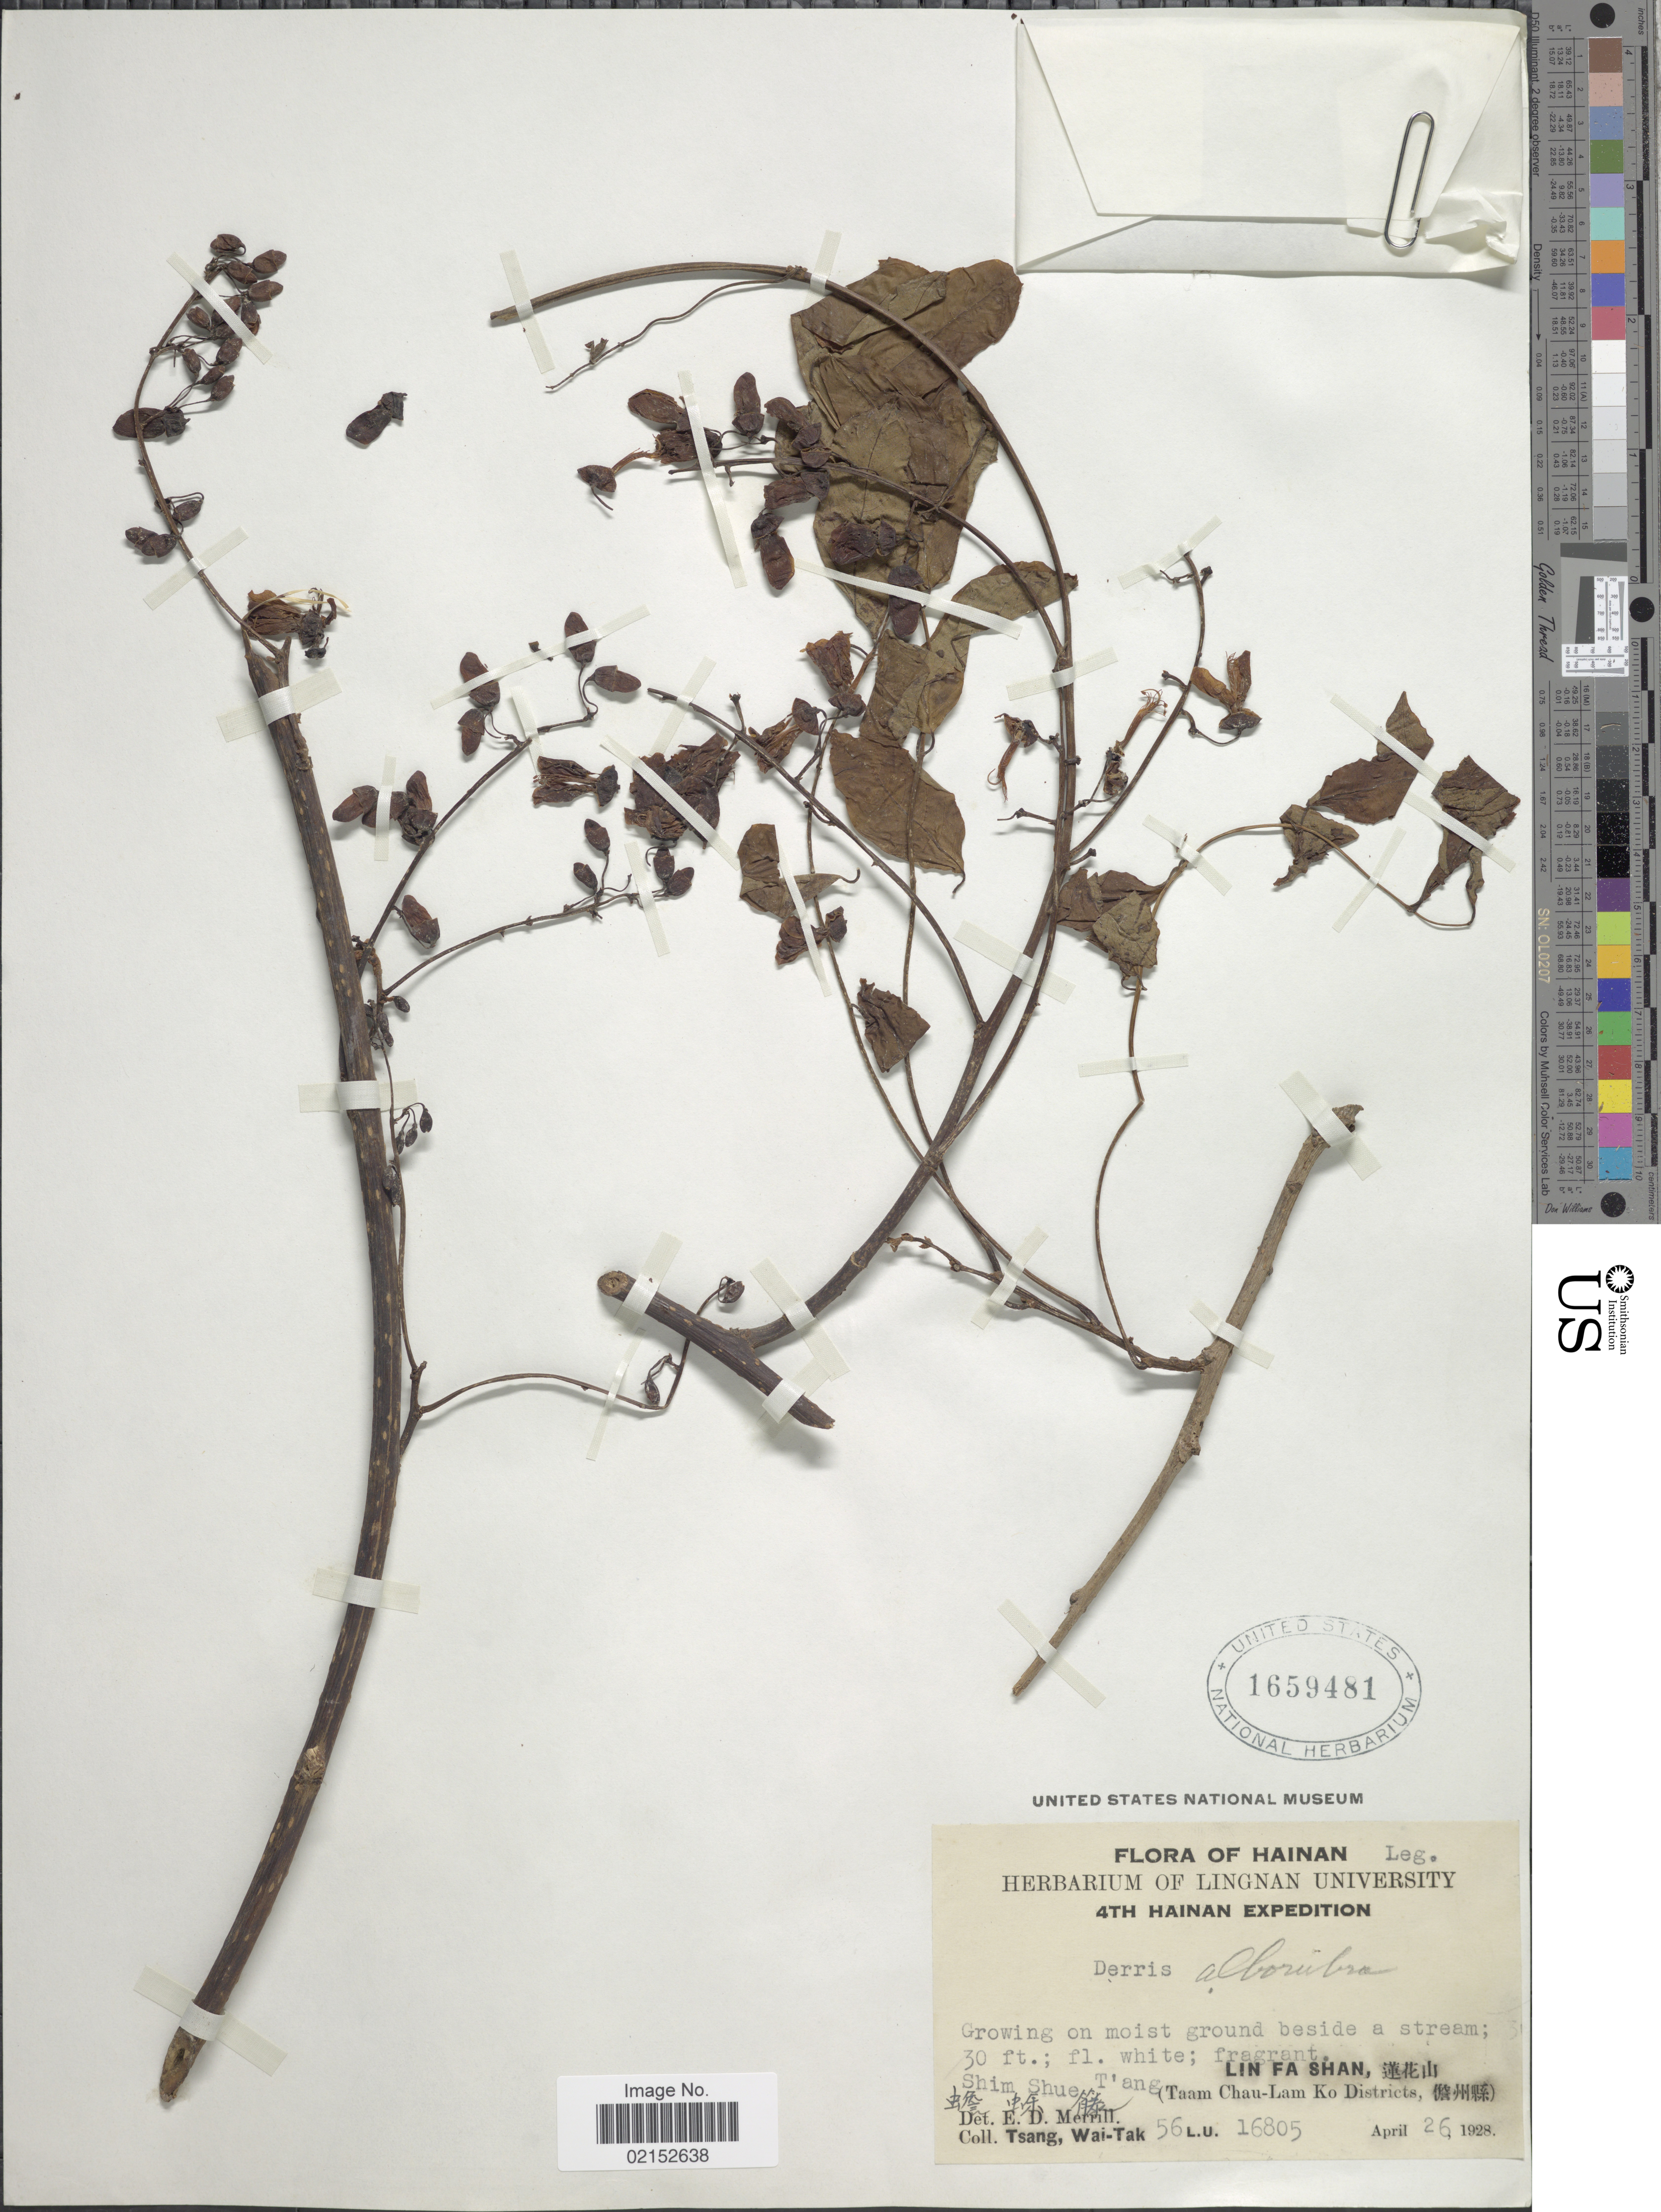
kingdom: Plantae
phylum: Tracheophyta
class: Magnoliopsida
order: Fabales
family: Fabaceae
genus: Derris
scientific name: Derris alborubra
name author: Hemsl.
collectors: W. T. Tsang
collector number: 56L.U.16805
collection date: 1928-04-26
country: China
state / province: Hainan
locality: Hainan. Lin Fa Shan (Taam Chau-Lam Ko Districts) Shim Shue T'ang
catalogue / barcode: US 1659481